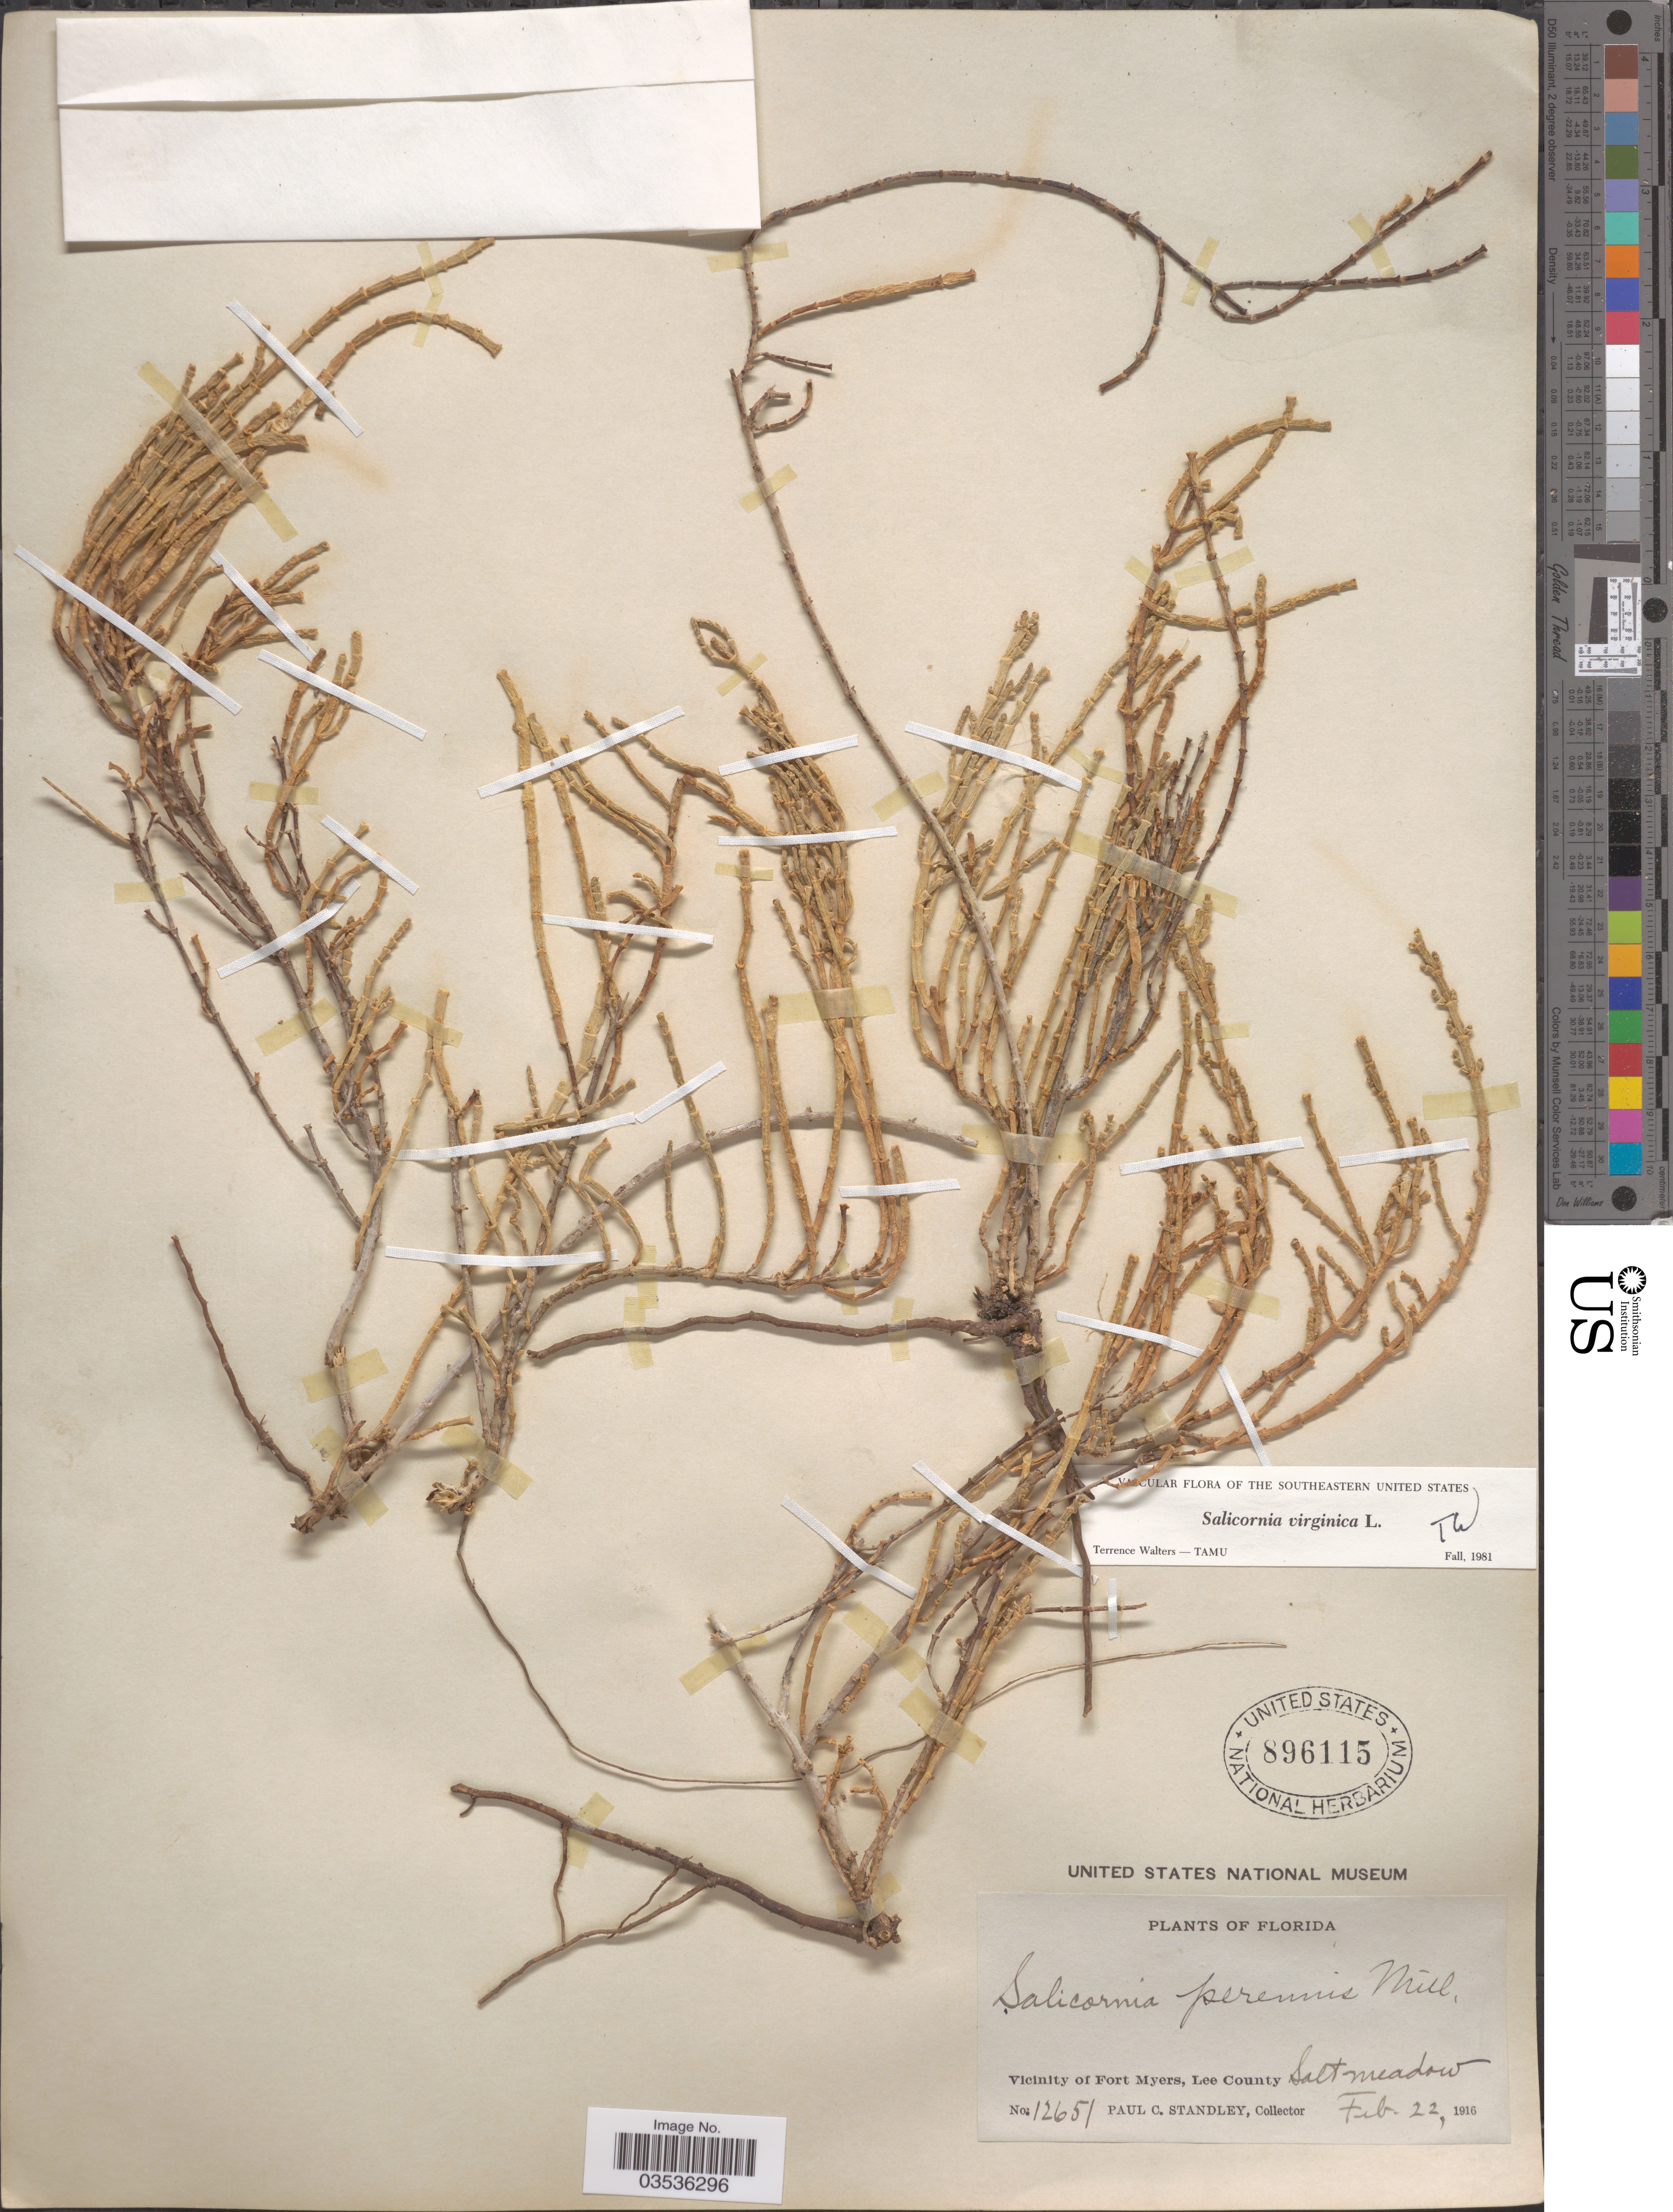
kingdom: Plantae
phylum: Tracheophyta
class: Magnoliopsida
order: Caryophyllales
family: Amaranthaceae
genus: Salicornia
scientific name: Salicornia ambigua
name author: Michx.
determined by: Strong, Mark T., (BOT), Smithsonian Institution - National Museum of Natural History (UNITED STATES)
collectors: P. C. Standley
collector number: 12651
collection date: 1916-02-22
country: United States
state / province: Florida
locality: Vicinity of Fort Myers, Lee County.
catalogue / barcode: US 896115